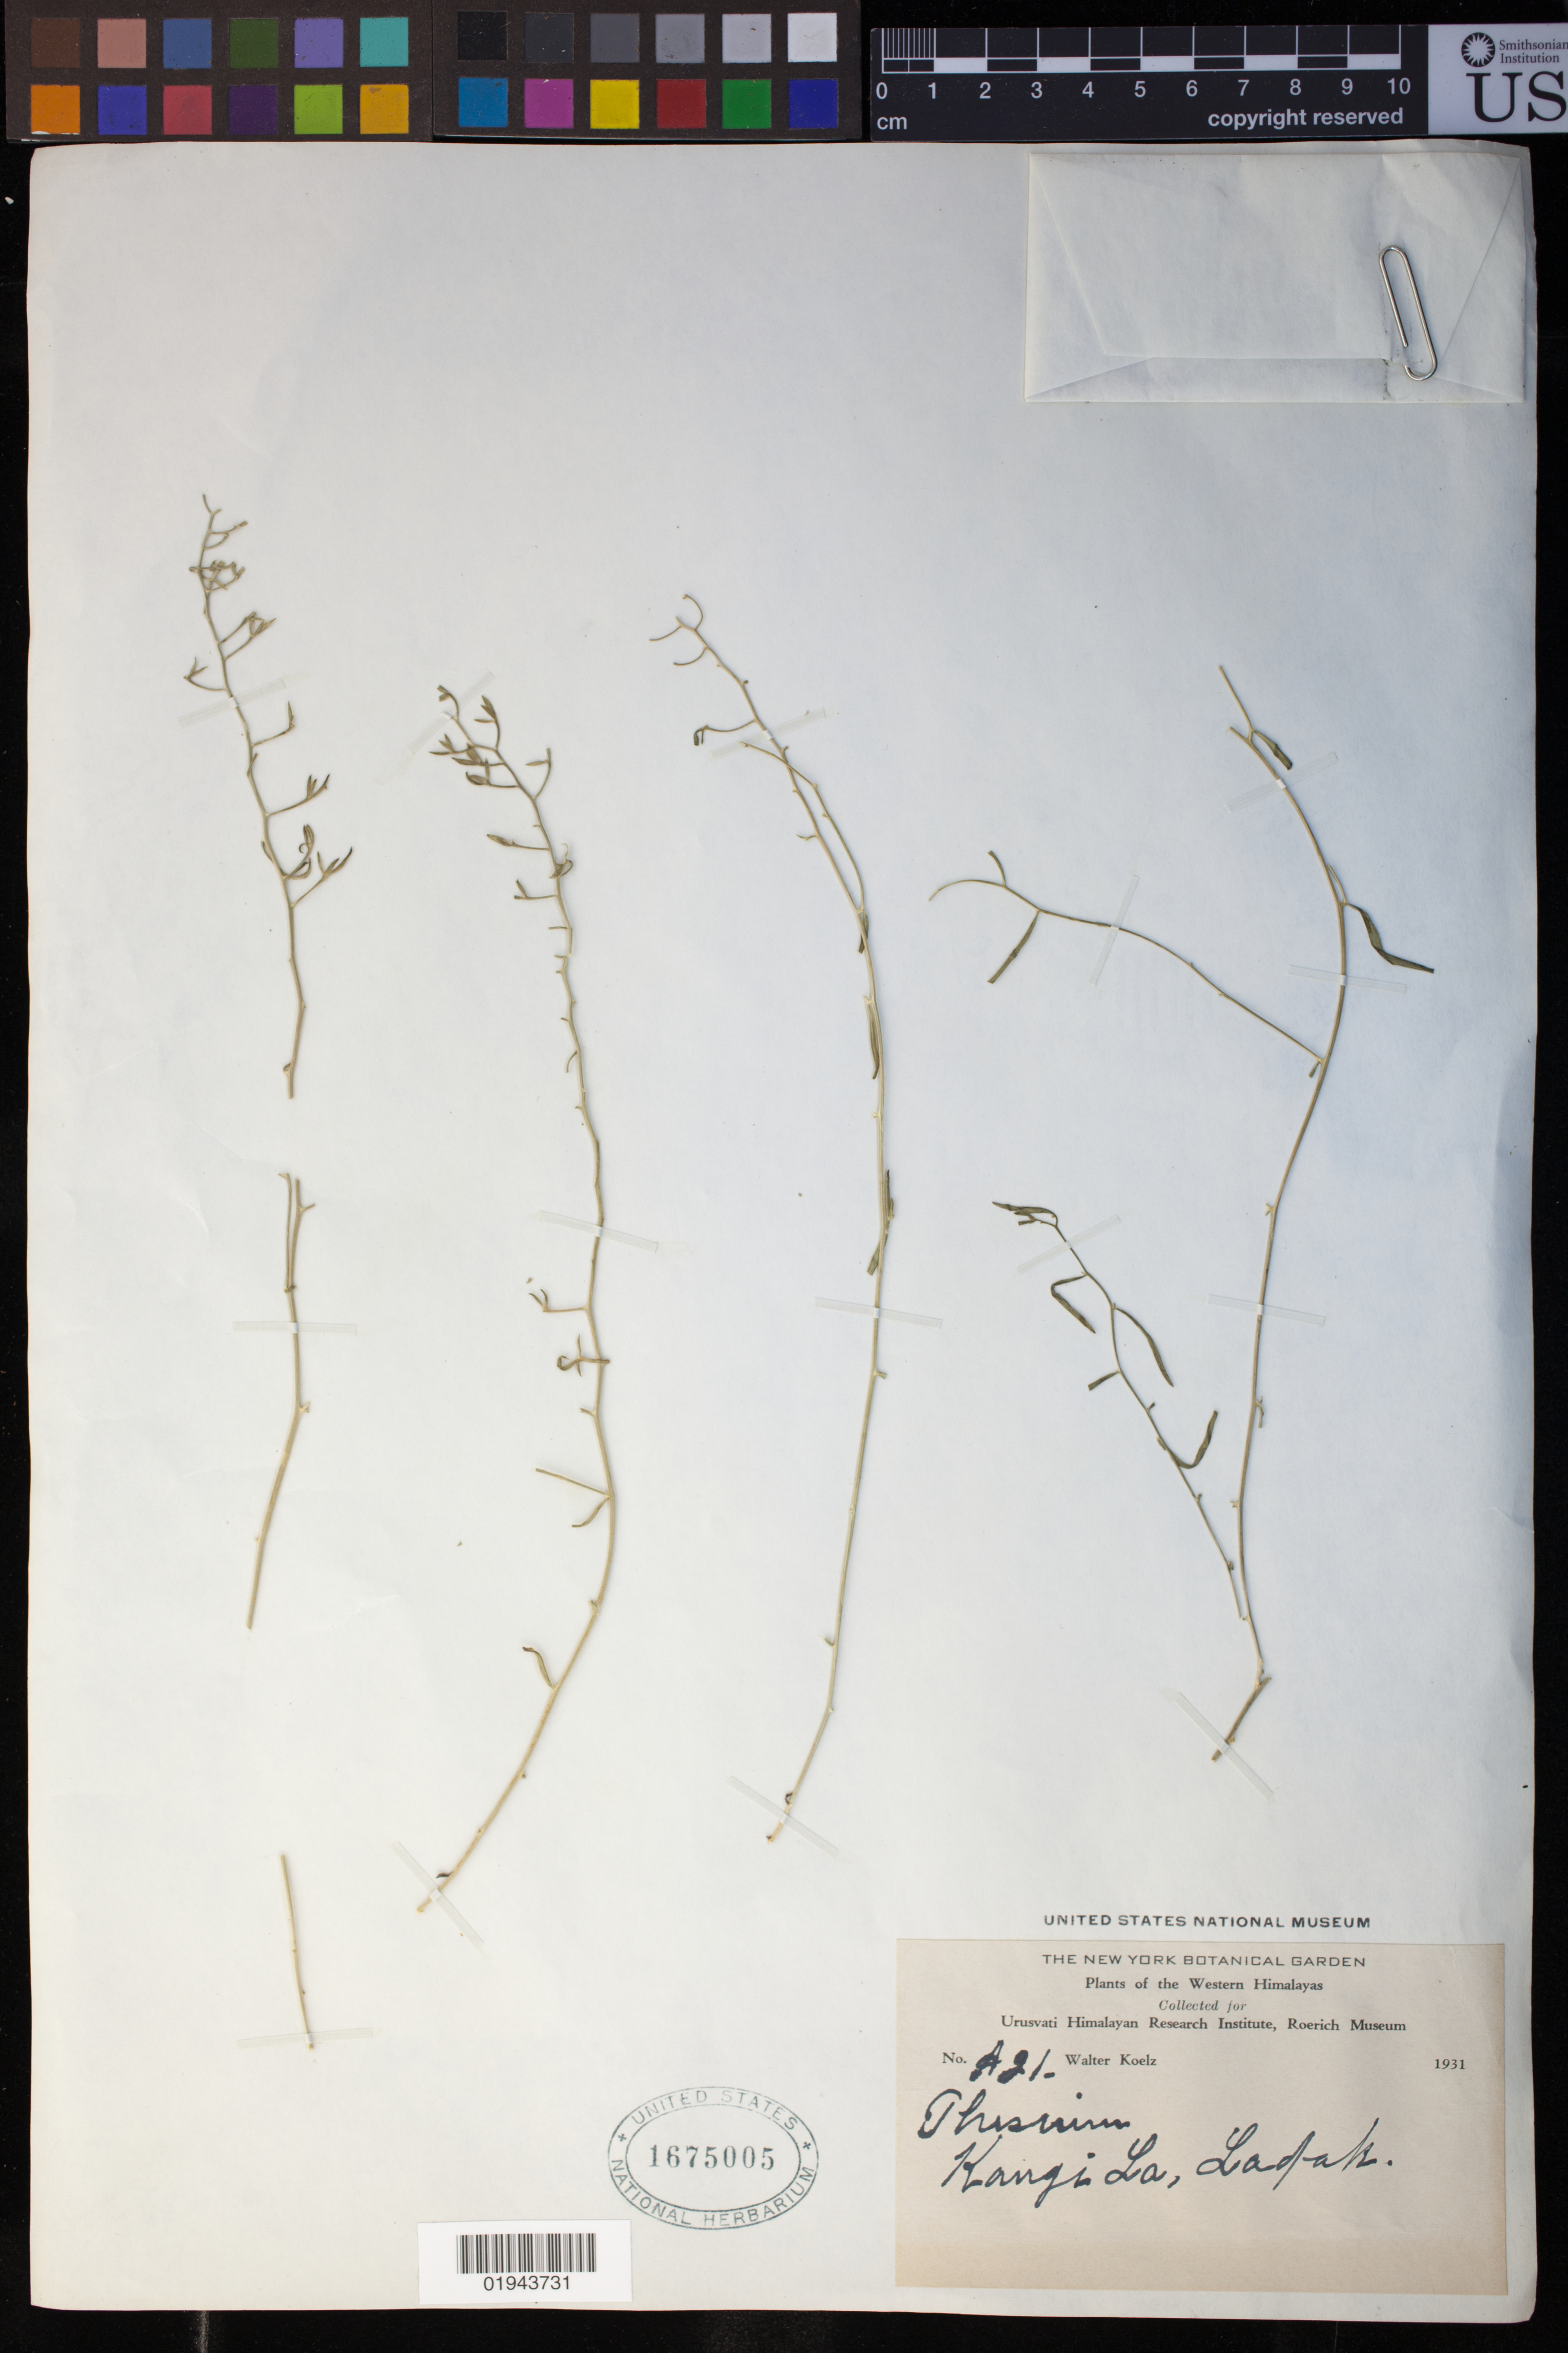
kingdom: Plantae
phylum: Tracheophyta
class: Magnoliopsida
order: Santalales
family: Thesiaceae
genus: Thesium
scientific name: Thesium himalense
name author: Royle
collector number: A21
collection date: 1931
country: India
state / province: Ladakh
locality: Kangi La, Ladak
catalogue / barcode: US 1675005